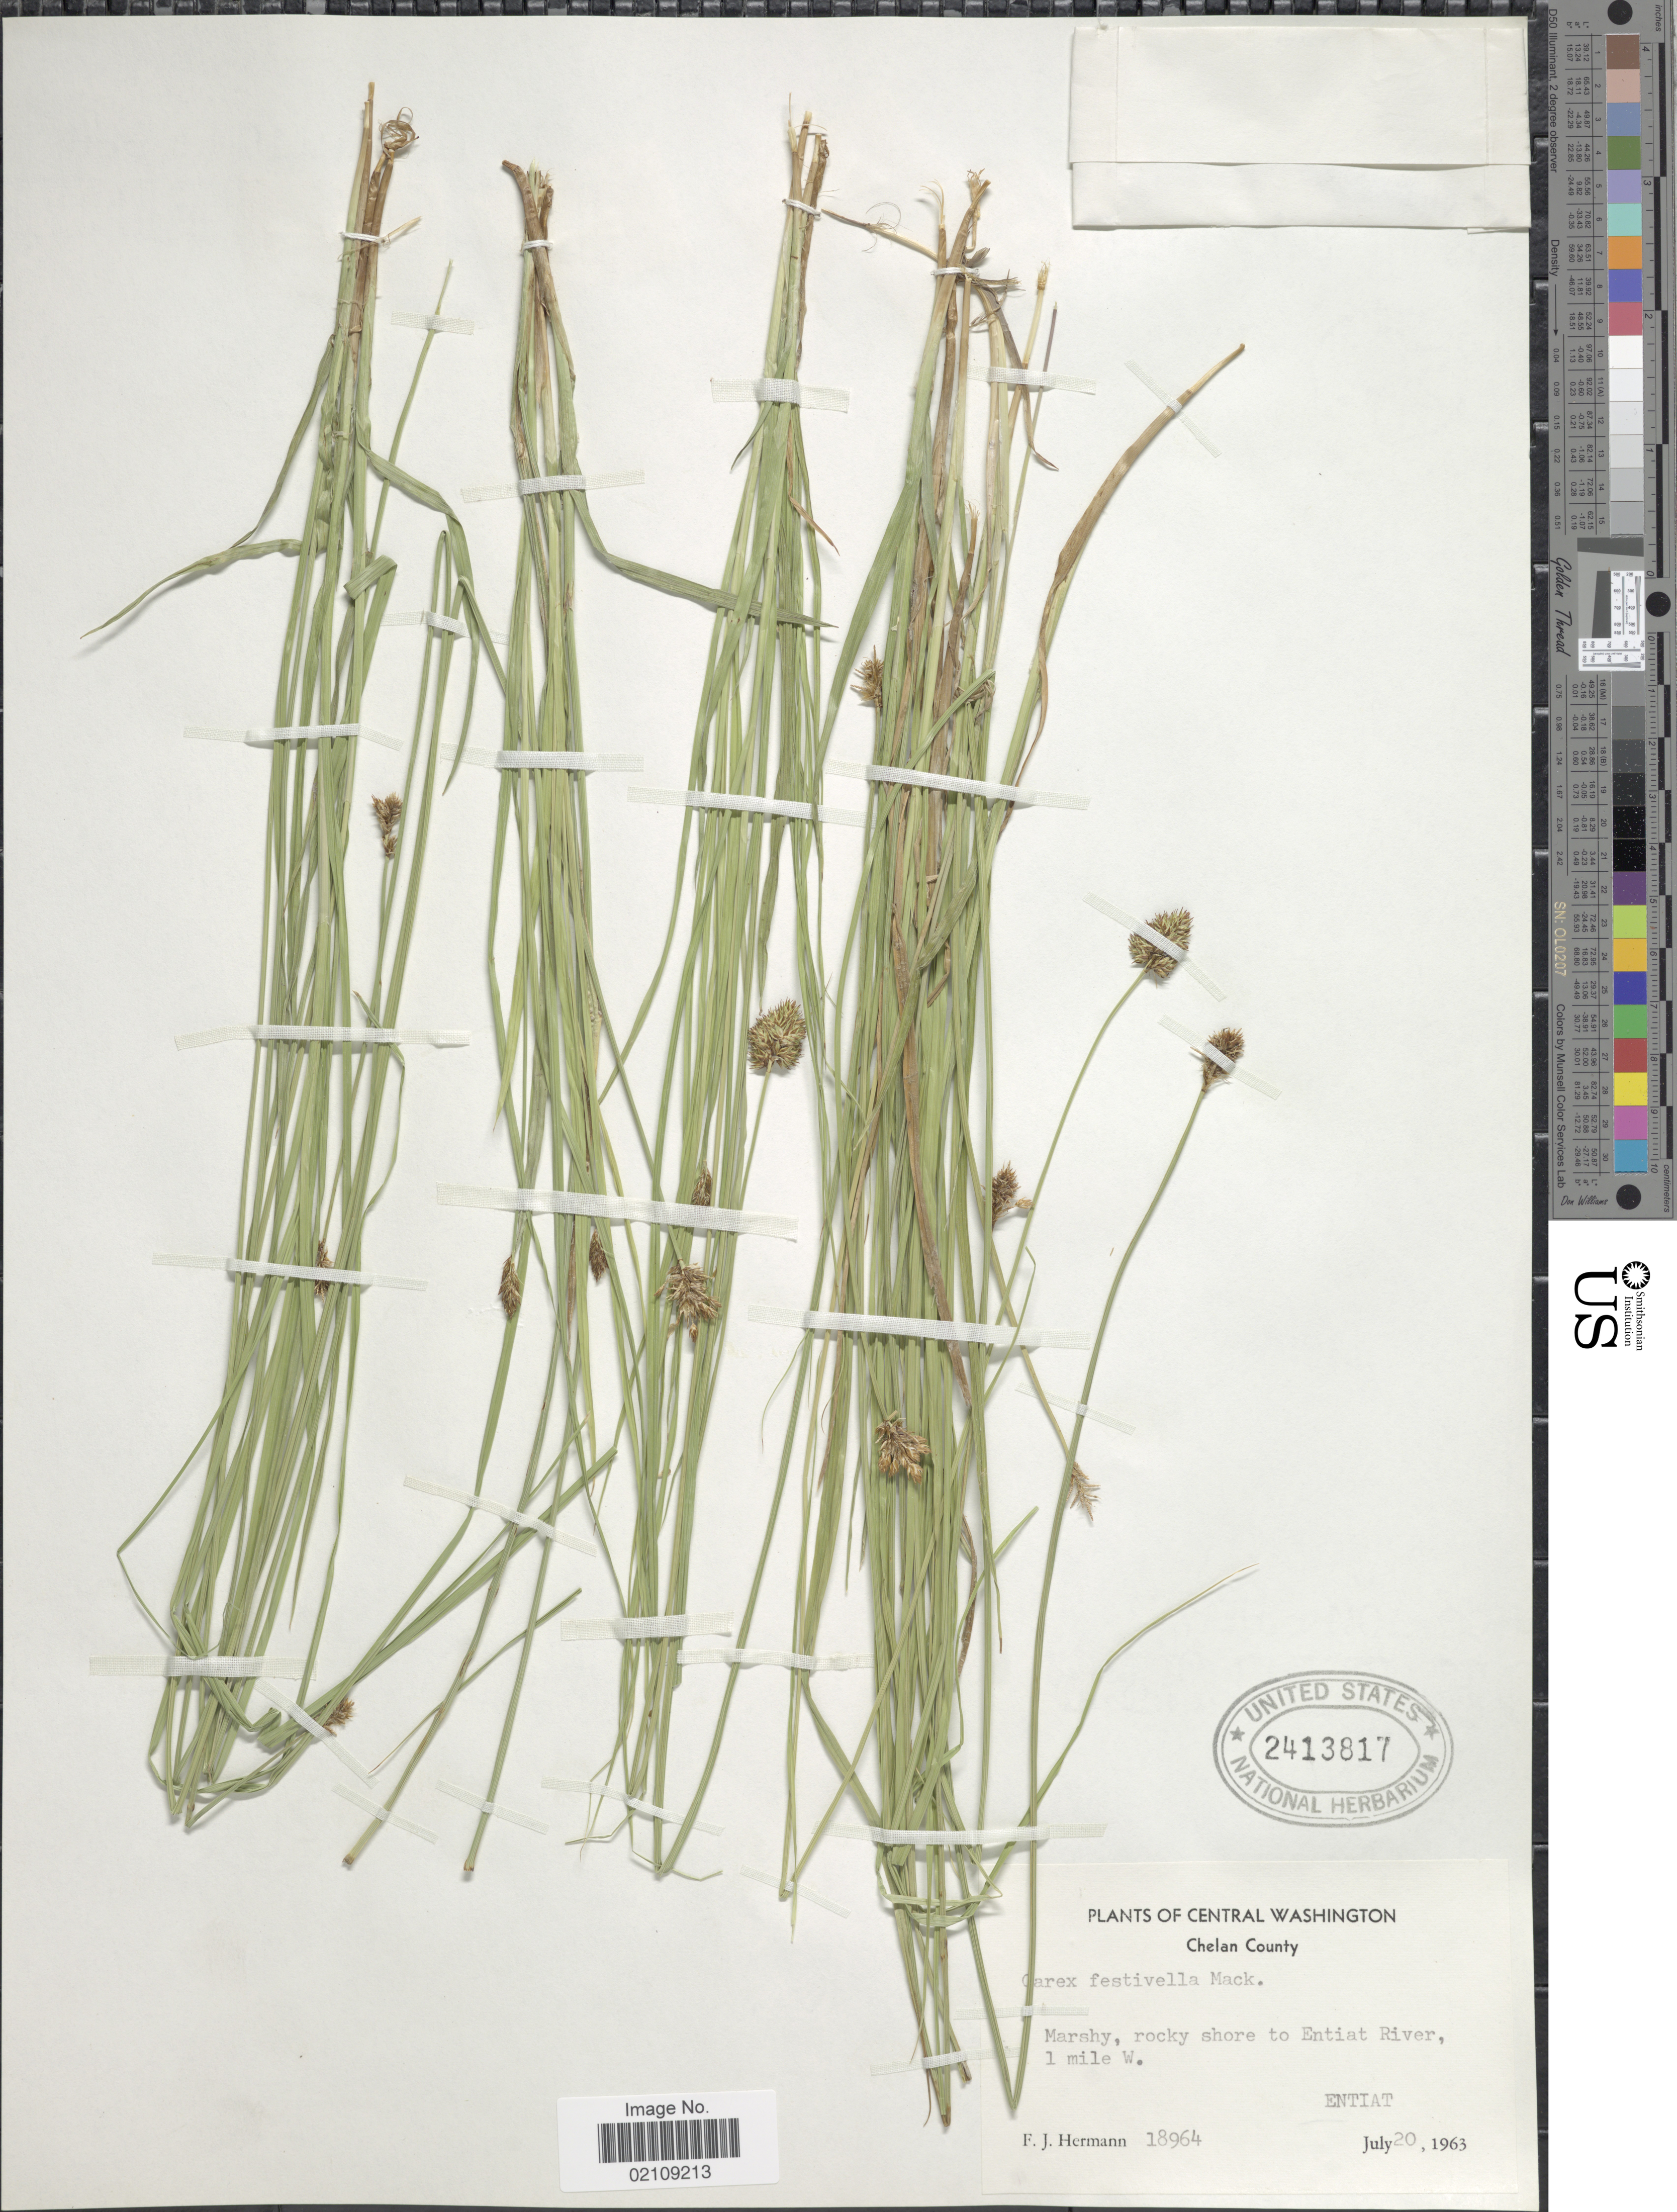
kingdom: Plantae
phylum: Tracheophyta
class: Liliopsida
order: Poales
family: Cyperaceae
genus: Carex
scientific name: Carex microptera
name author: Mack.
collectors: F. J. Hermann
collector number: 18964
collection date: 1963-07-20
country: United States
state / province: Washington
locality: Central Washington, Cheland County, Marshy, rocky shore to Entiat River, 1 mile W. Entiat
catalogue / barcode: US 2413817